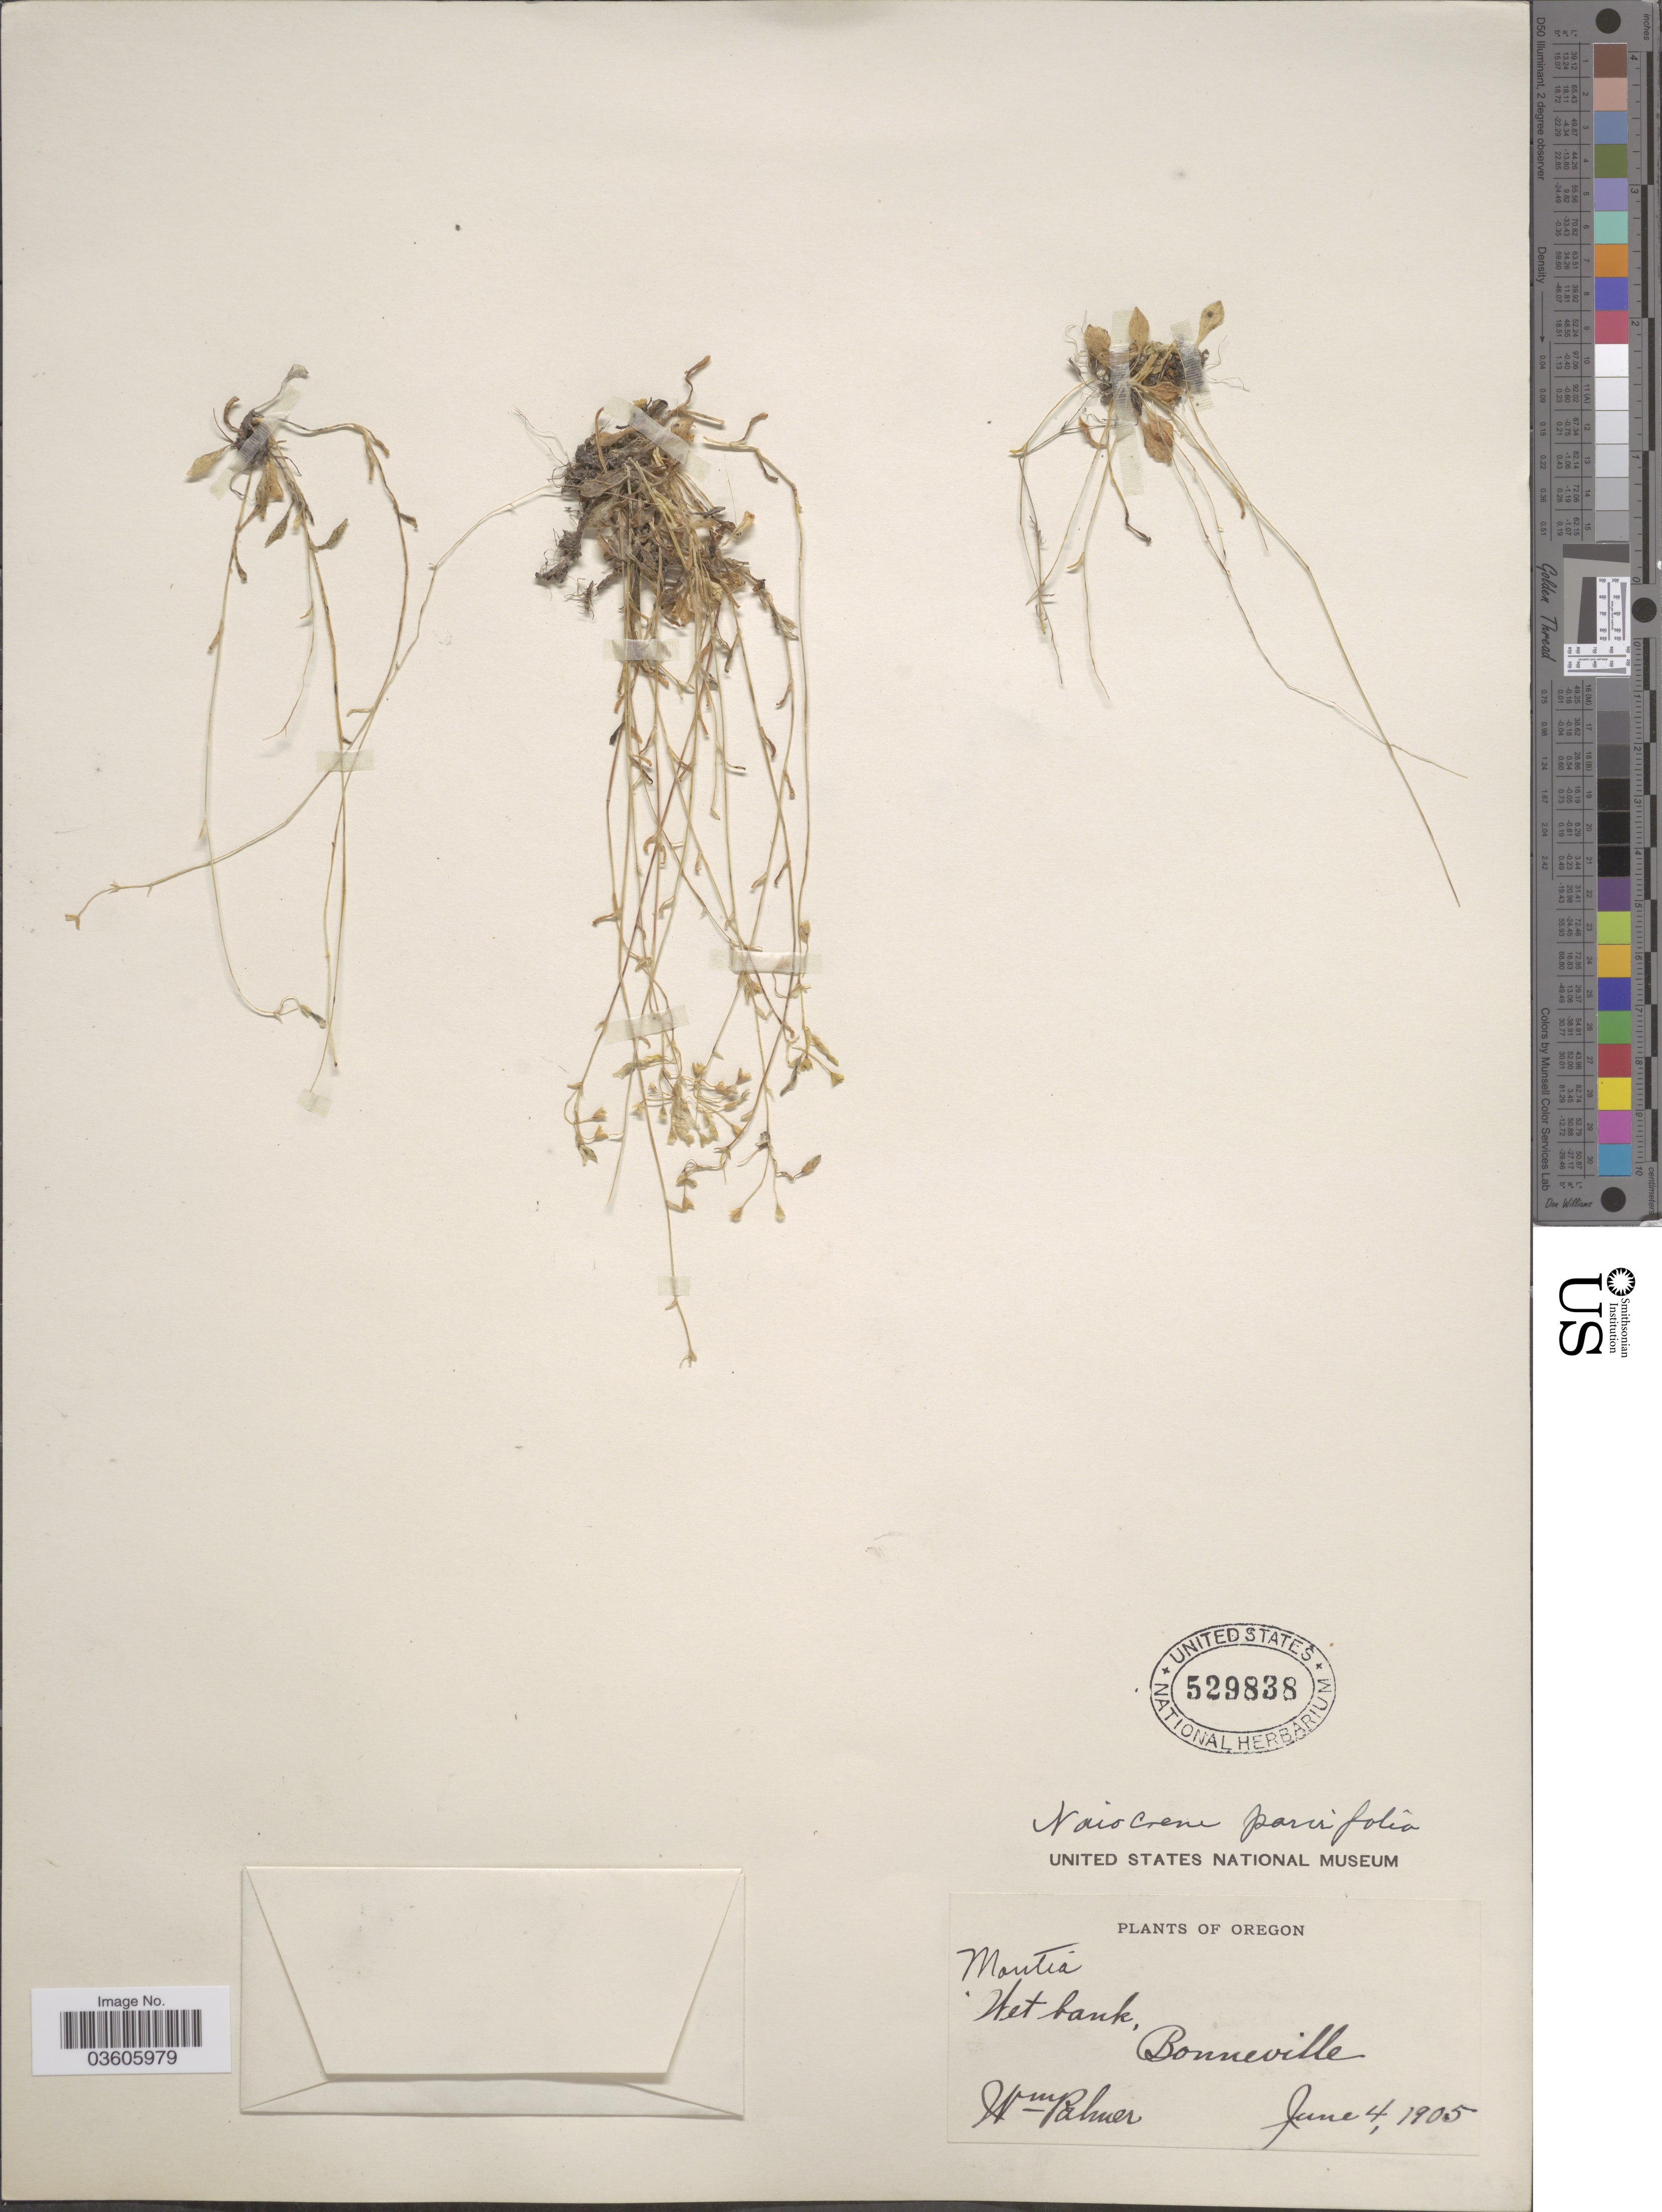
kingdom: Plantae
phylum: Tracheophyta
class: Magnoliopsida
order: Caryophyllales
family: Montiaceae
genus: Montia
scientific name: Montia parvifolia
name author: (Moc. ex DC.) Greene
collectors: W. Palmer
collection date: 1905-06-04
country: United States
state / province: Oregon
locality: Bonneville.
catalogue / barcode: US 529838